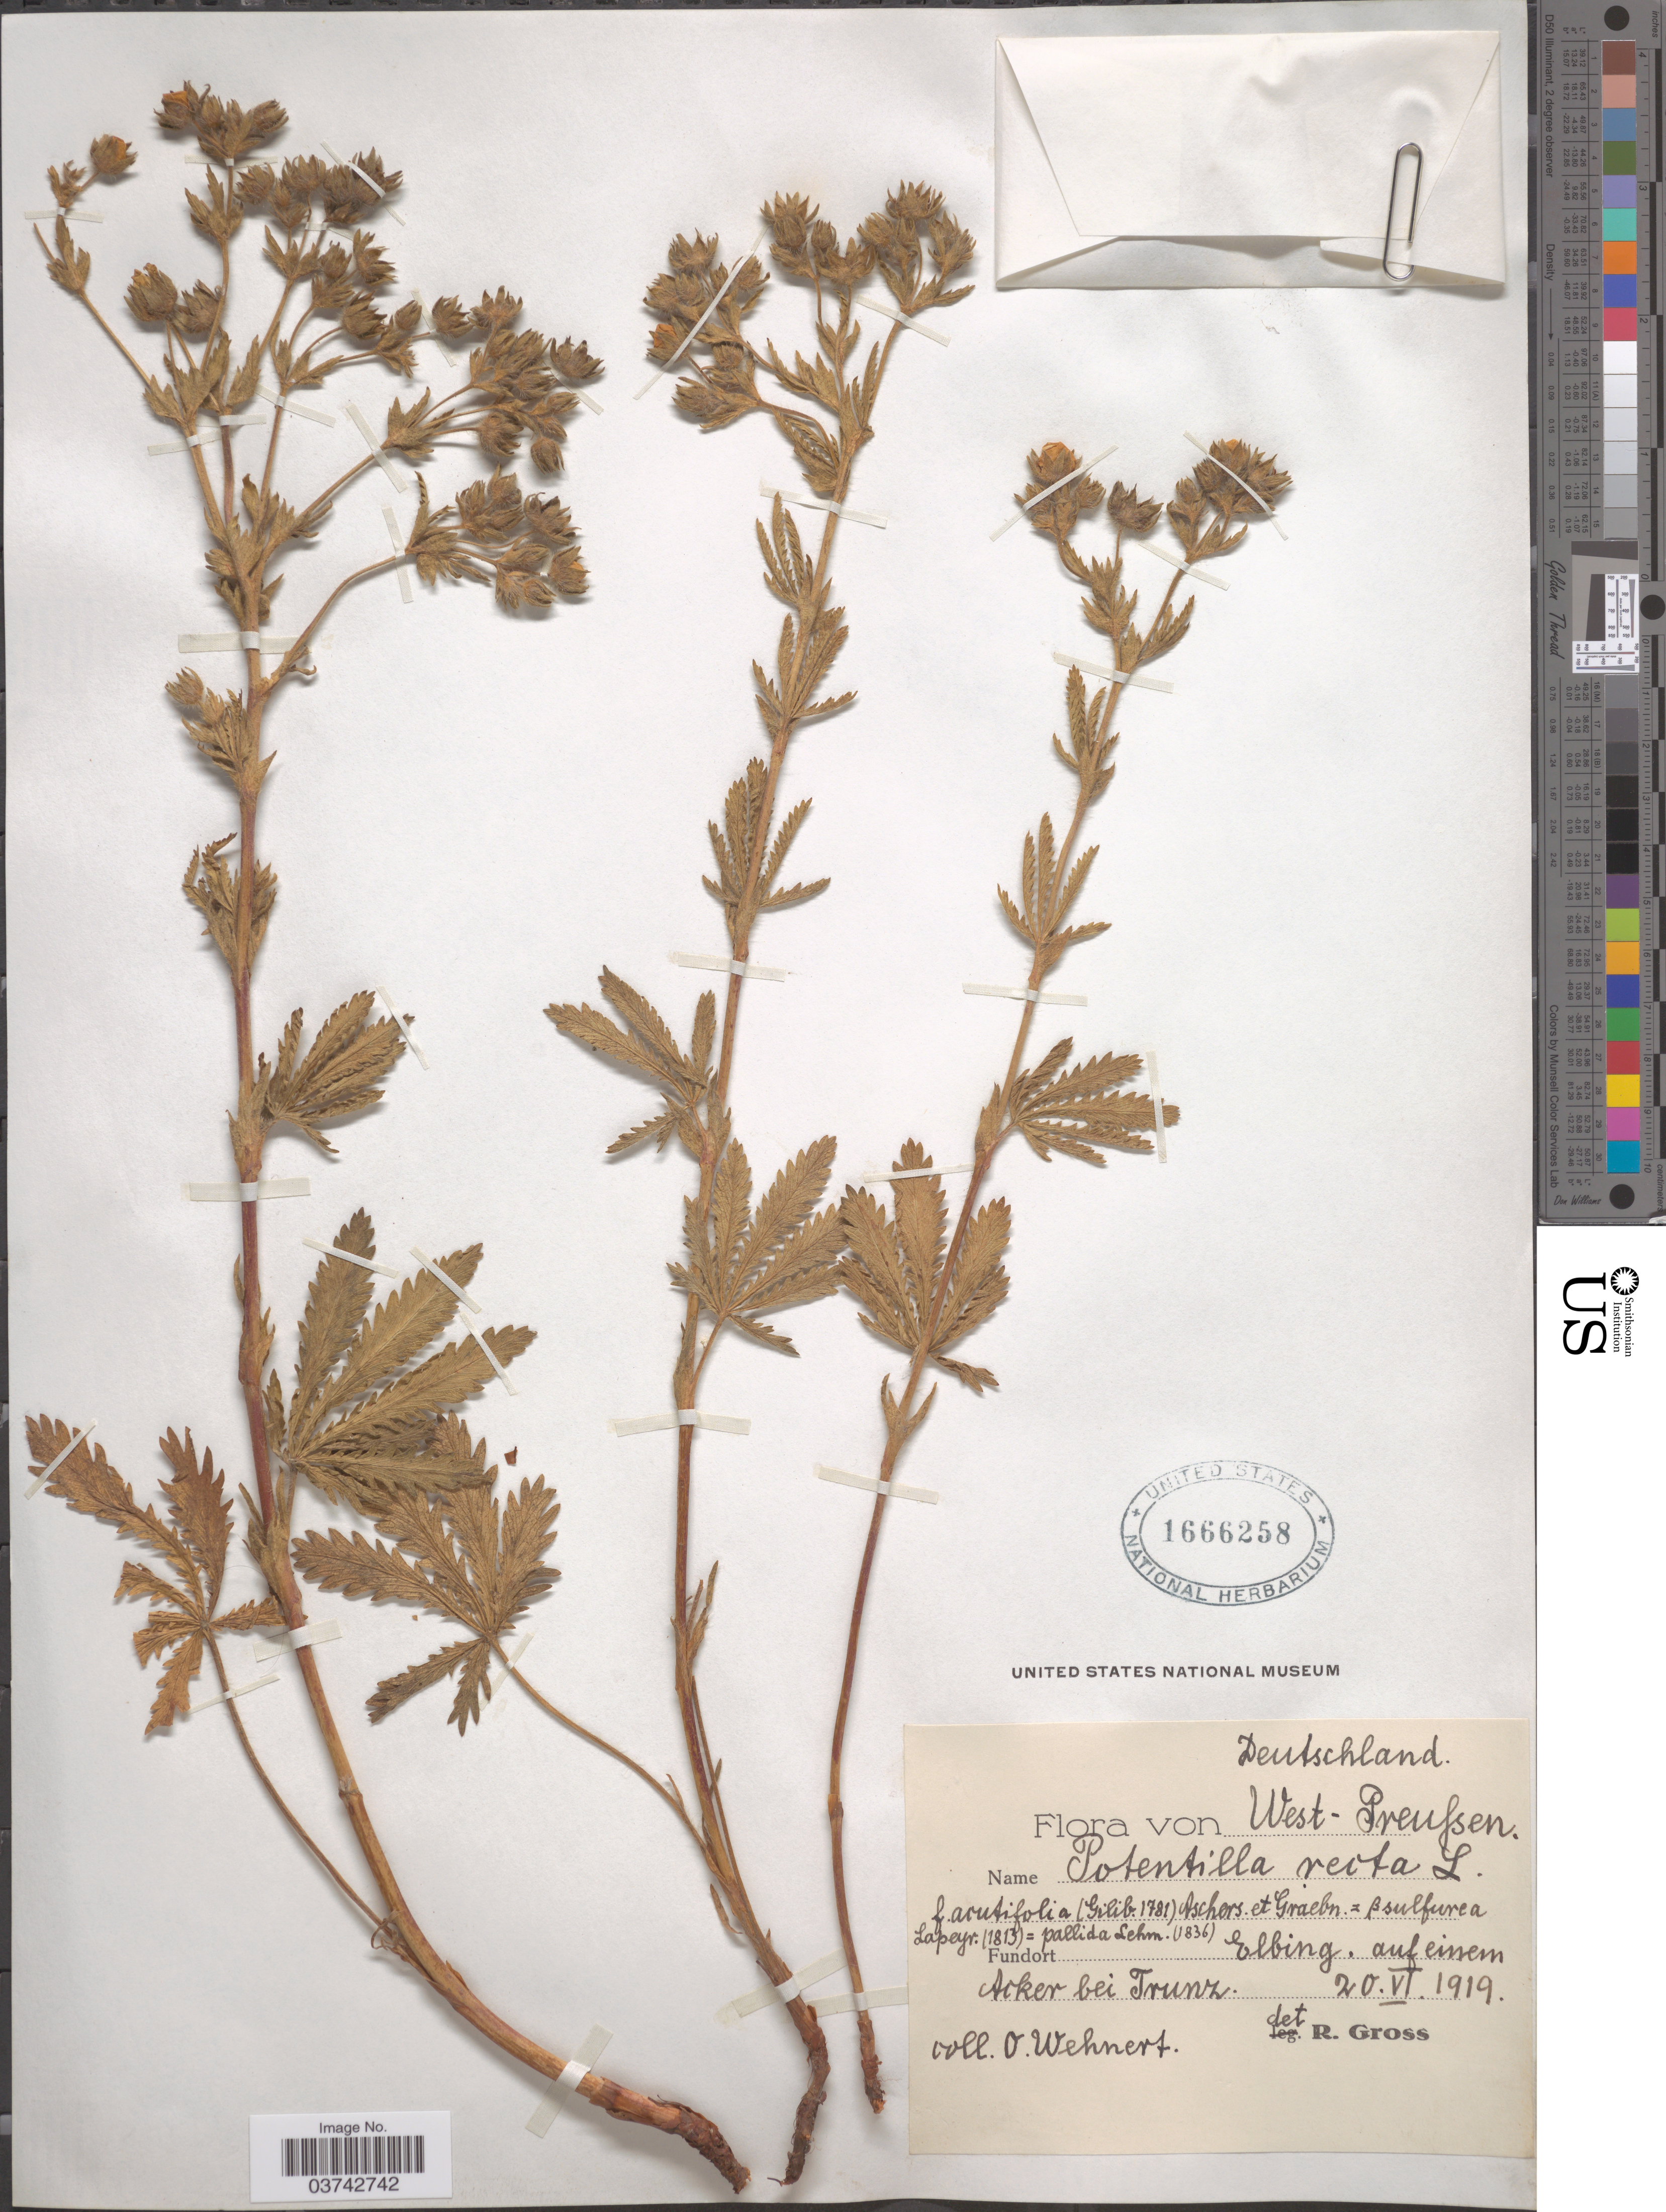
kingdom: Plantae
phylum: Tracheophyta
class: Magnoliopsida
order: Rosales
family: Rosaceae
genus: Potentilla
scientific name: Potentilla recta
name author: L.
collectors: O. Wehnert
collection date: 1919-06-20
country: Germany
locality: Deutschland. West-Preufsen. Fundort Elbing. auf einem Arker bei Trunz.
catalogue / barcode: US 1666258